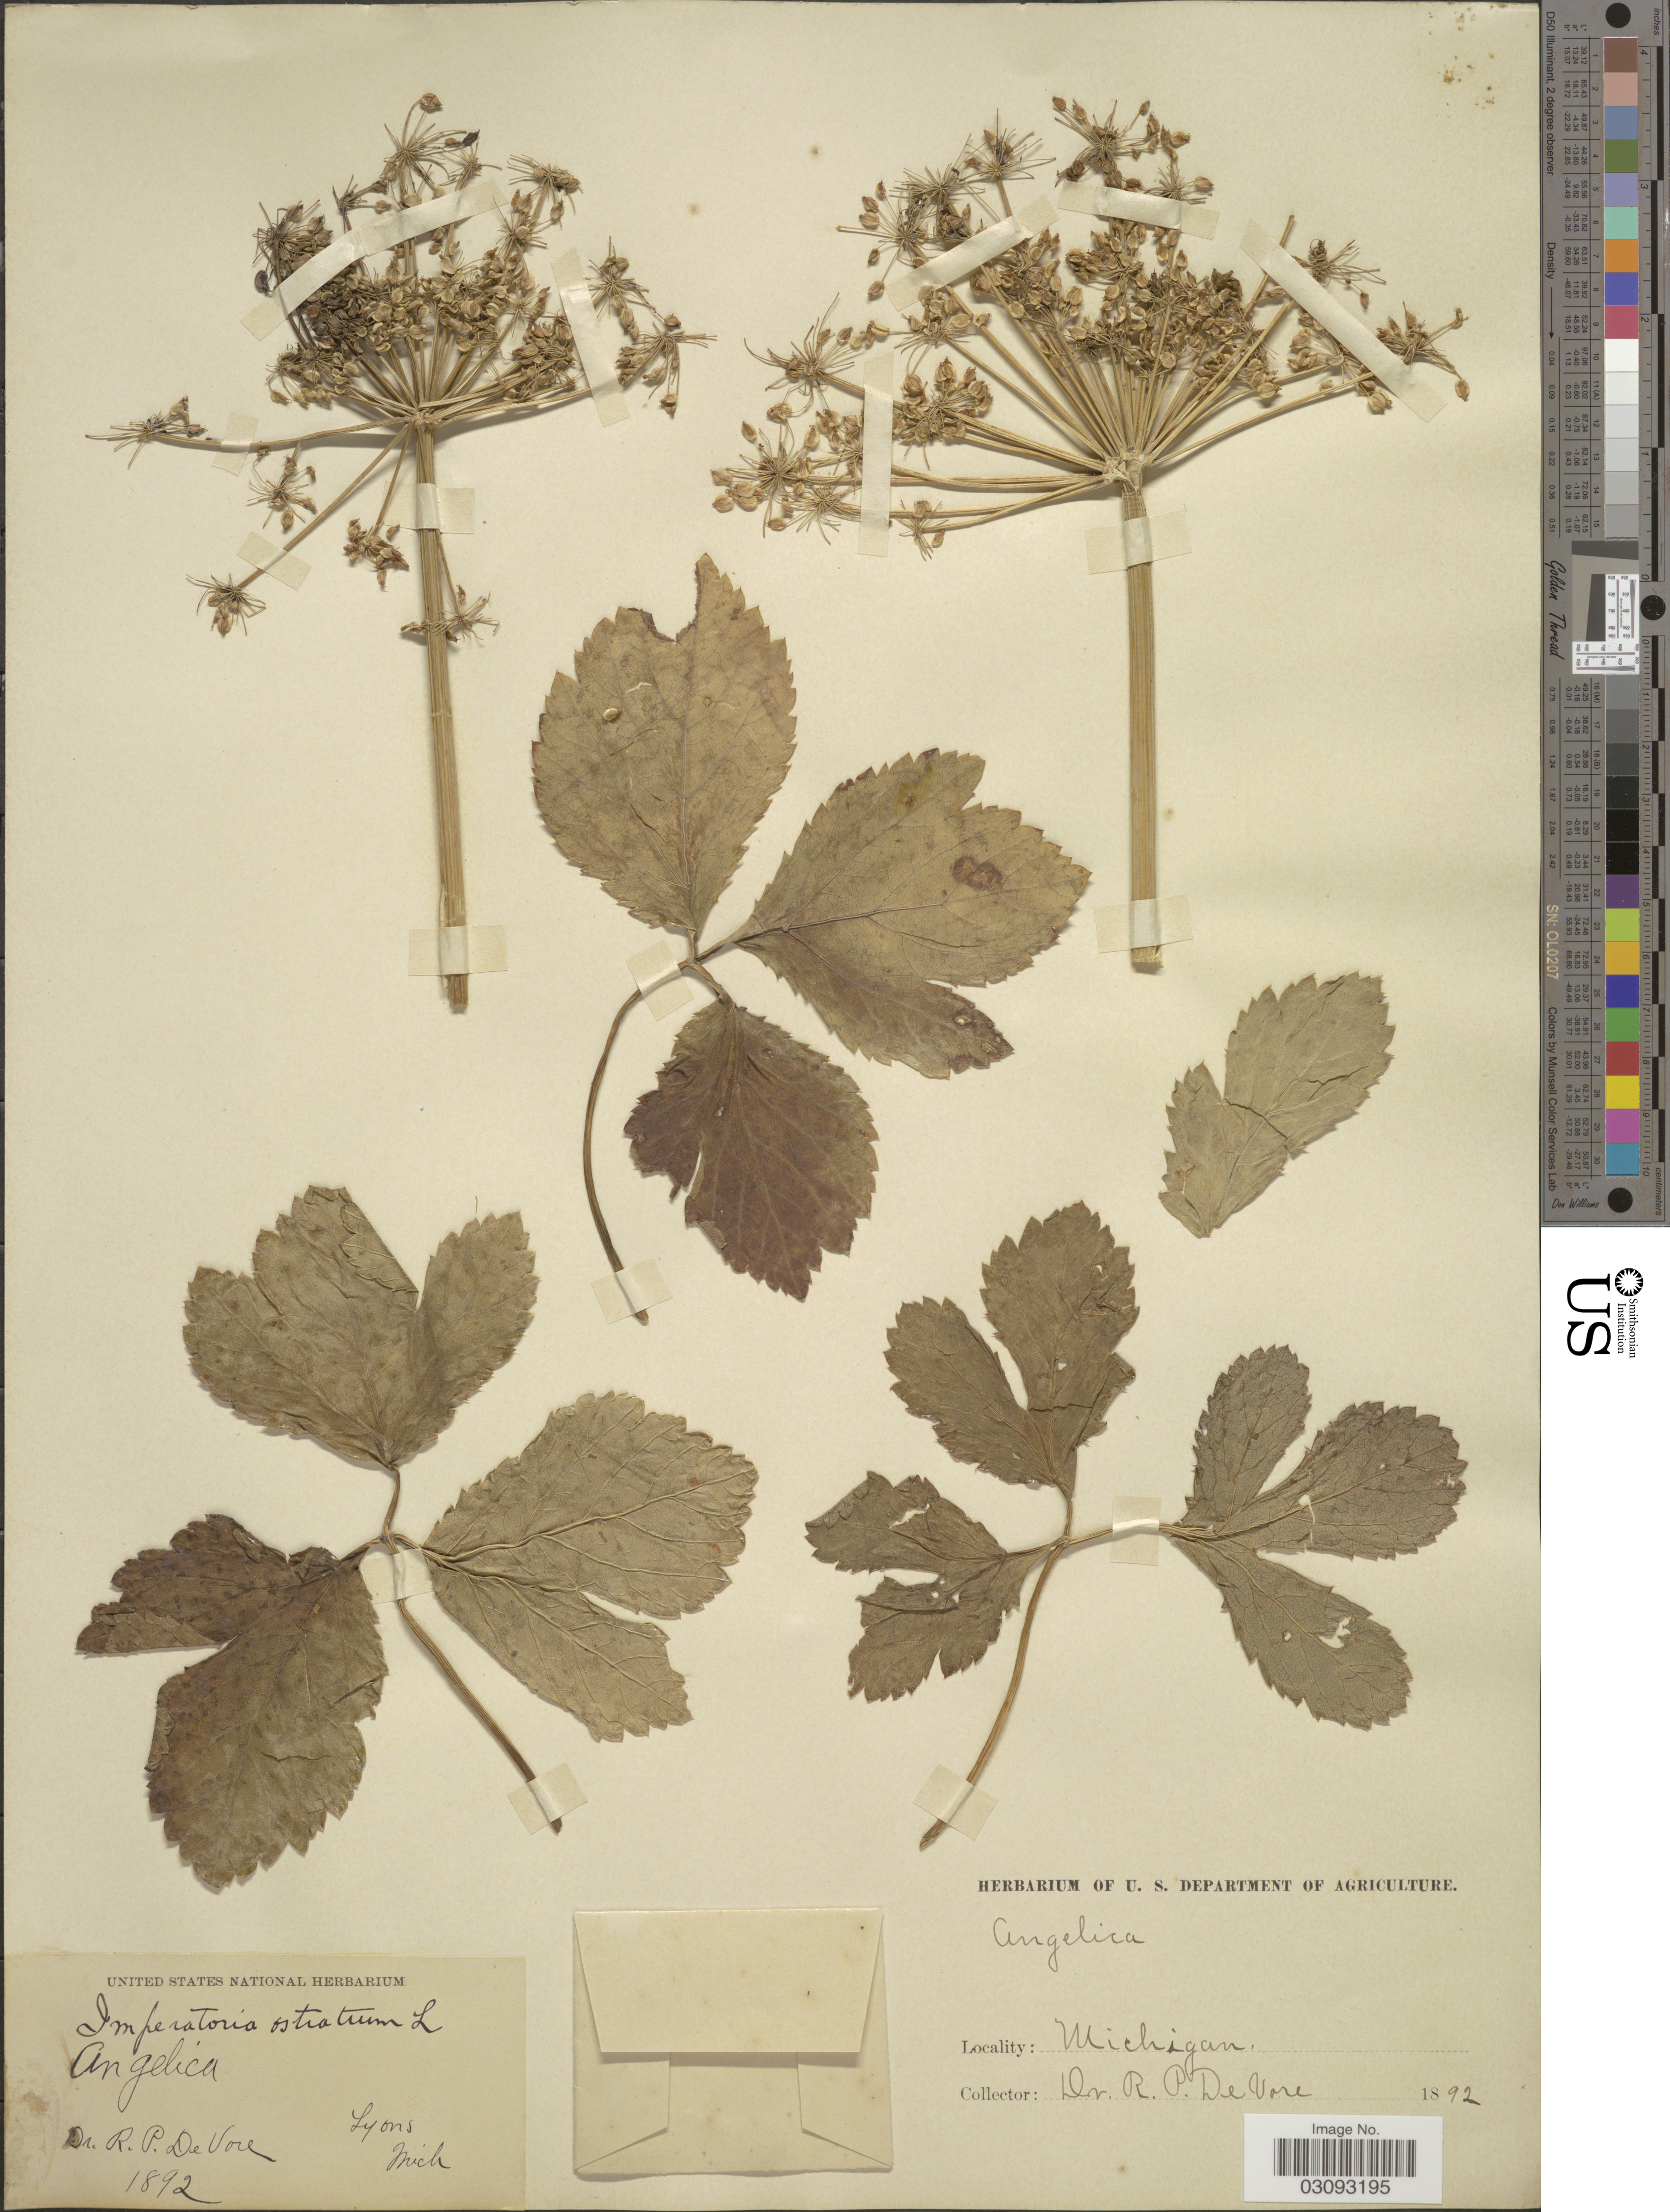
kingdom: Plantae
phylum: Tracheophyta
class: Magnoliopsida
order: Apiales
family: Apiaceae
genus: Imperatoria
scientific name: Imperatoria ostruthium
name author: L.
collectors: R. De Vore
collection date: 1892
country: United States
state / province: Michigan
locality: Lyons Mich.